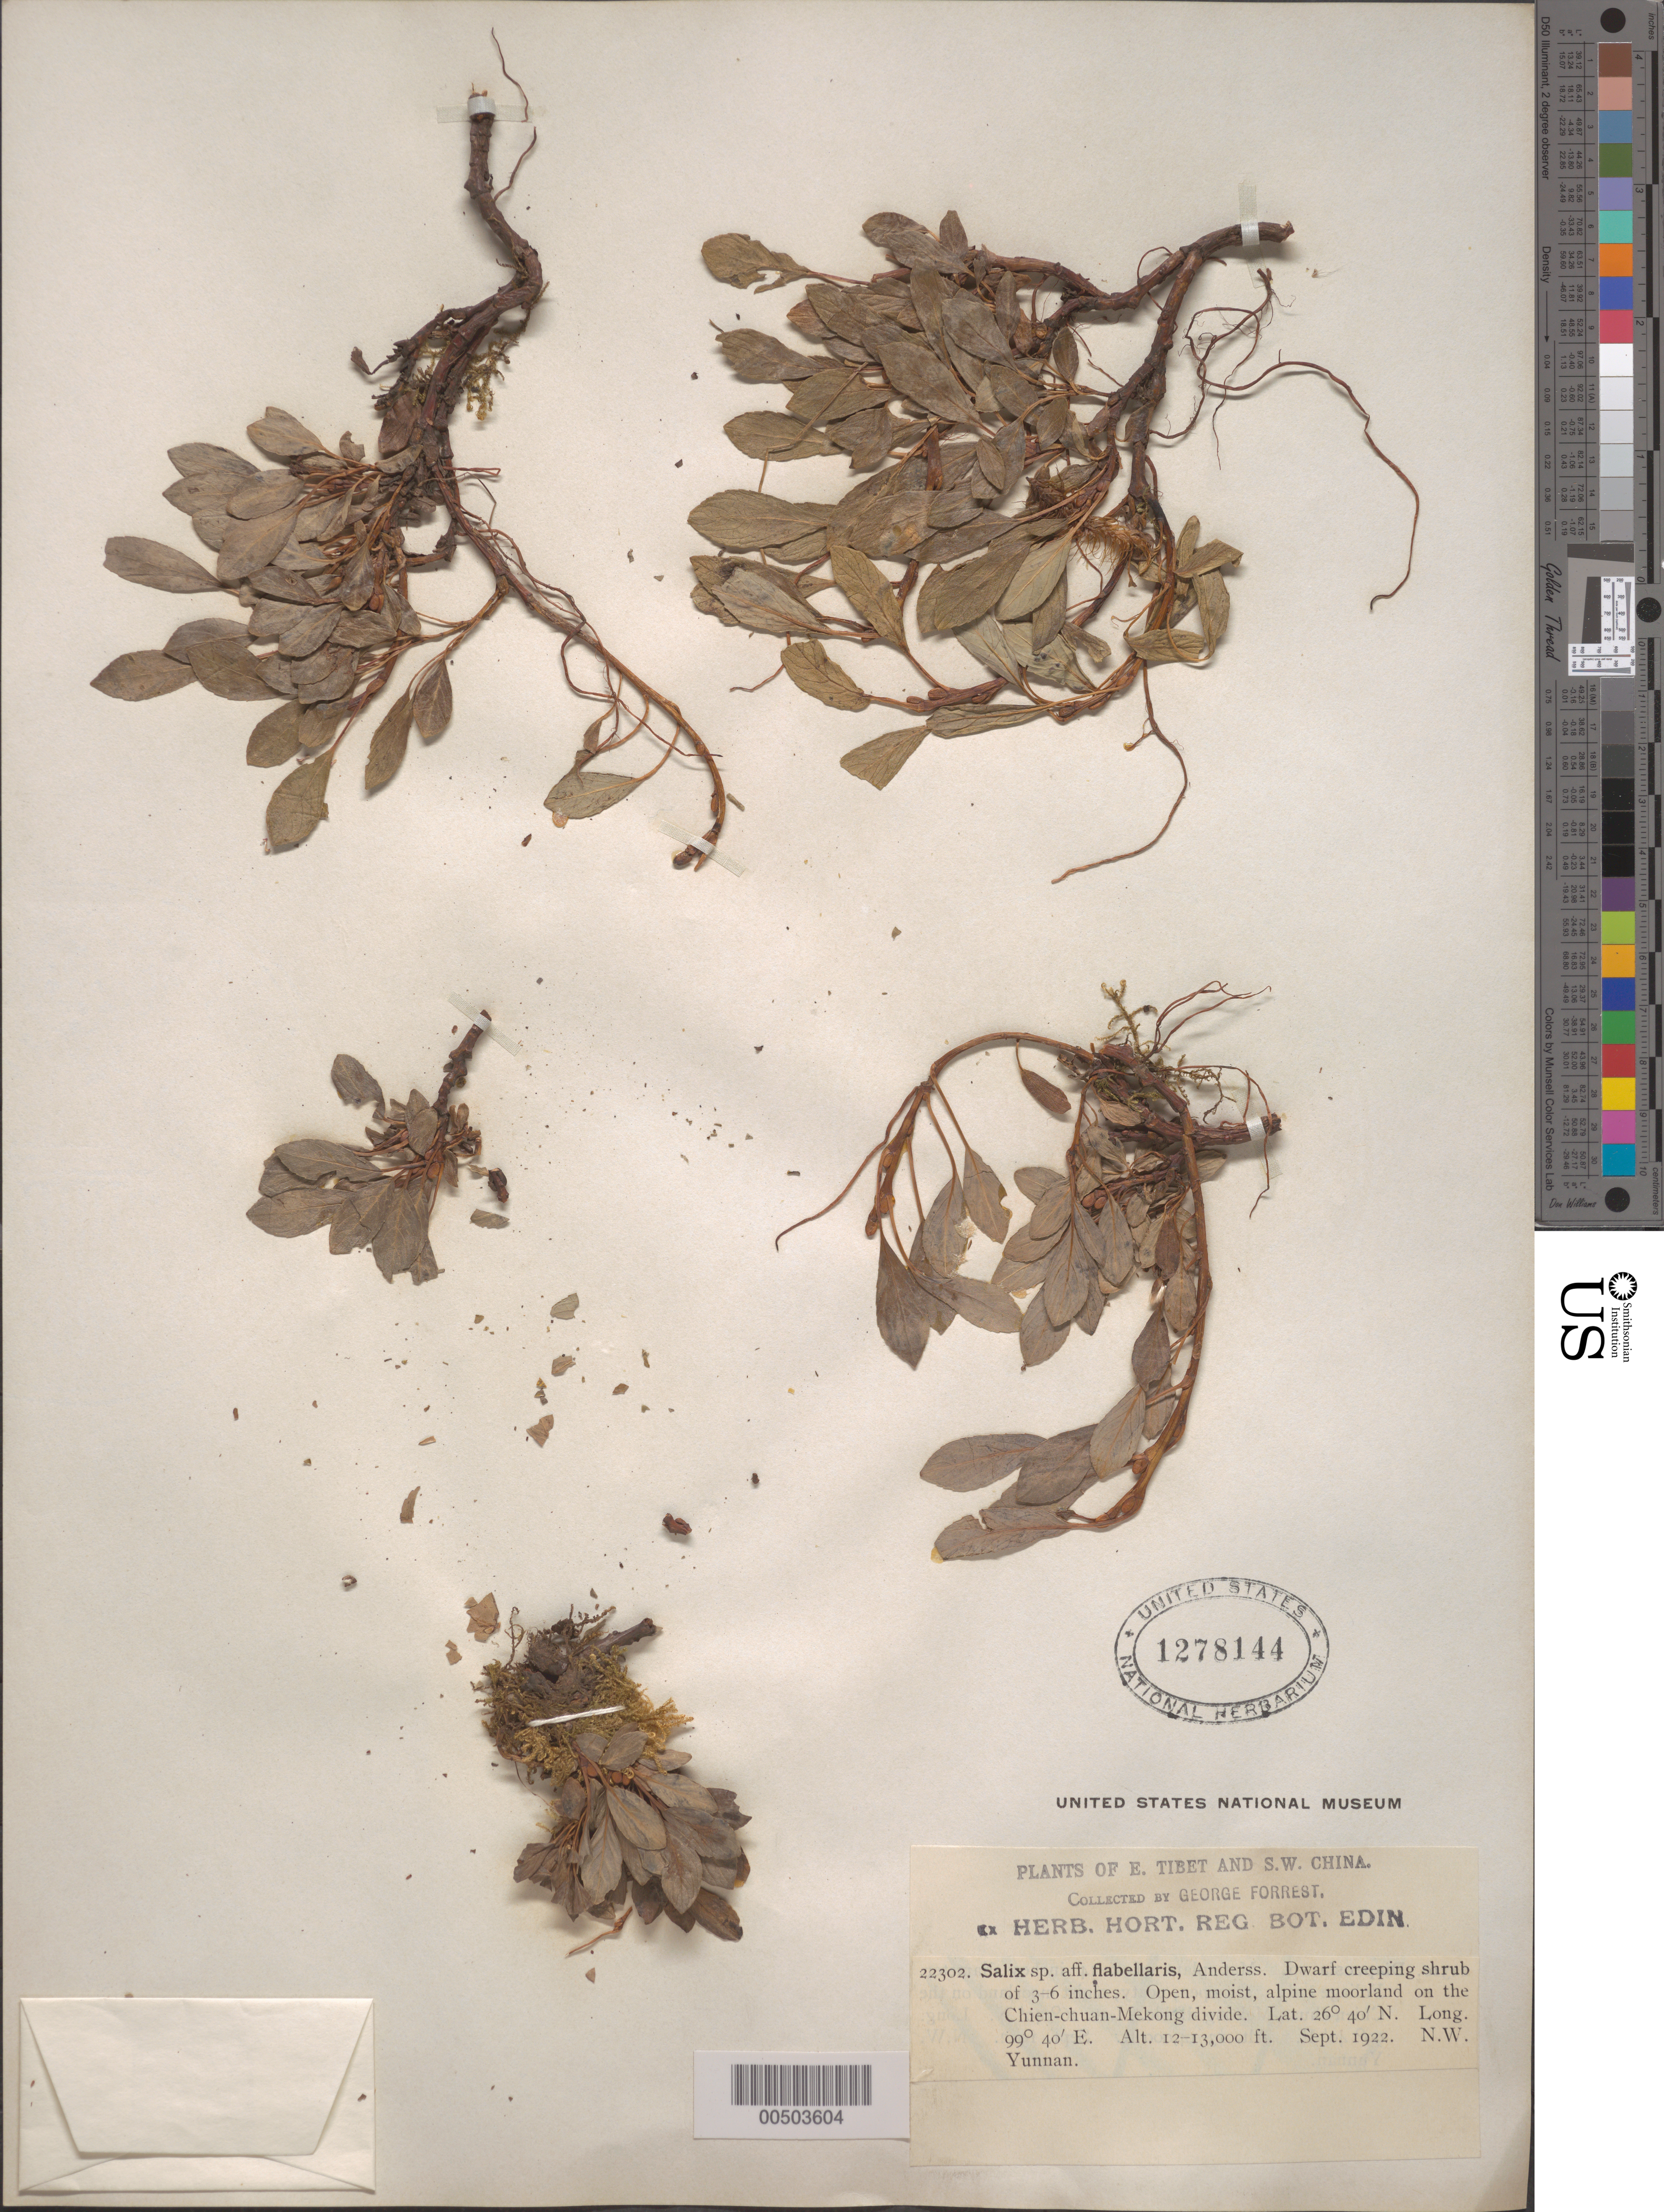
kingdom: Plantae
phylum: Tracheophyta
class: Magnoliopsida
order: Malpighiales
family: Salicaceae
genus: Salix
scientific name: Salix flabellaris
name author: Andersson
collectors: G. Forrest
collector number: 22302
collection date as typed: Sep 1922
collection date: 1922-09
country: China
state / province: Yunnan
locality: NW Yunnan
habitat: Dwarf creeping shrub of 3-6 inches. Open, moist, alpine moorland on the Chien-chuan-Mekong divide.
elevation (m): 4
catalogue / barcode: US 1278144